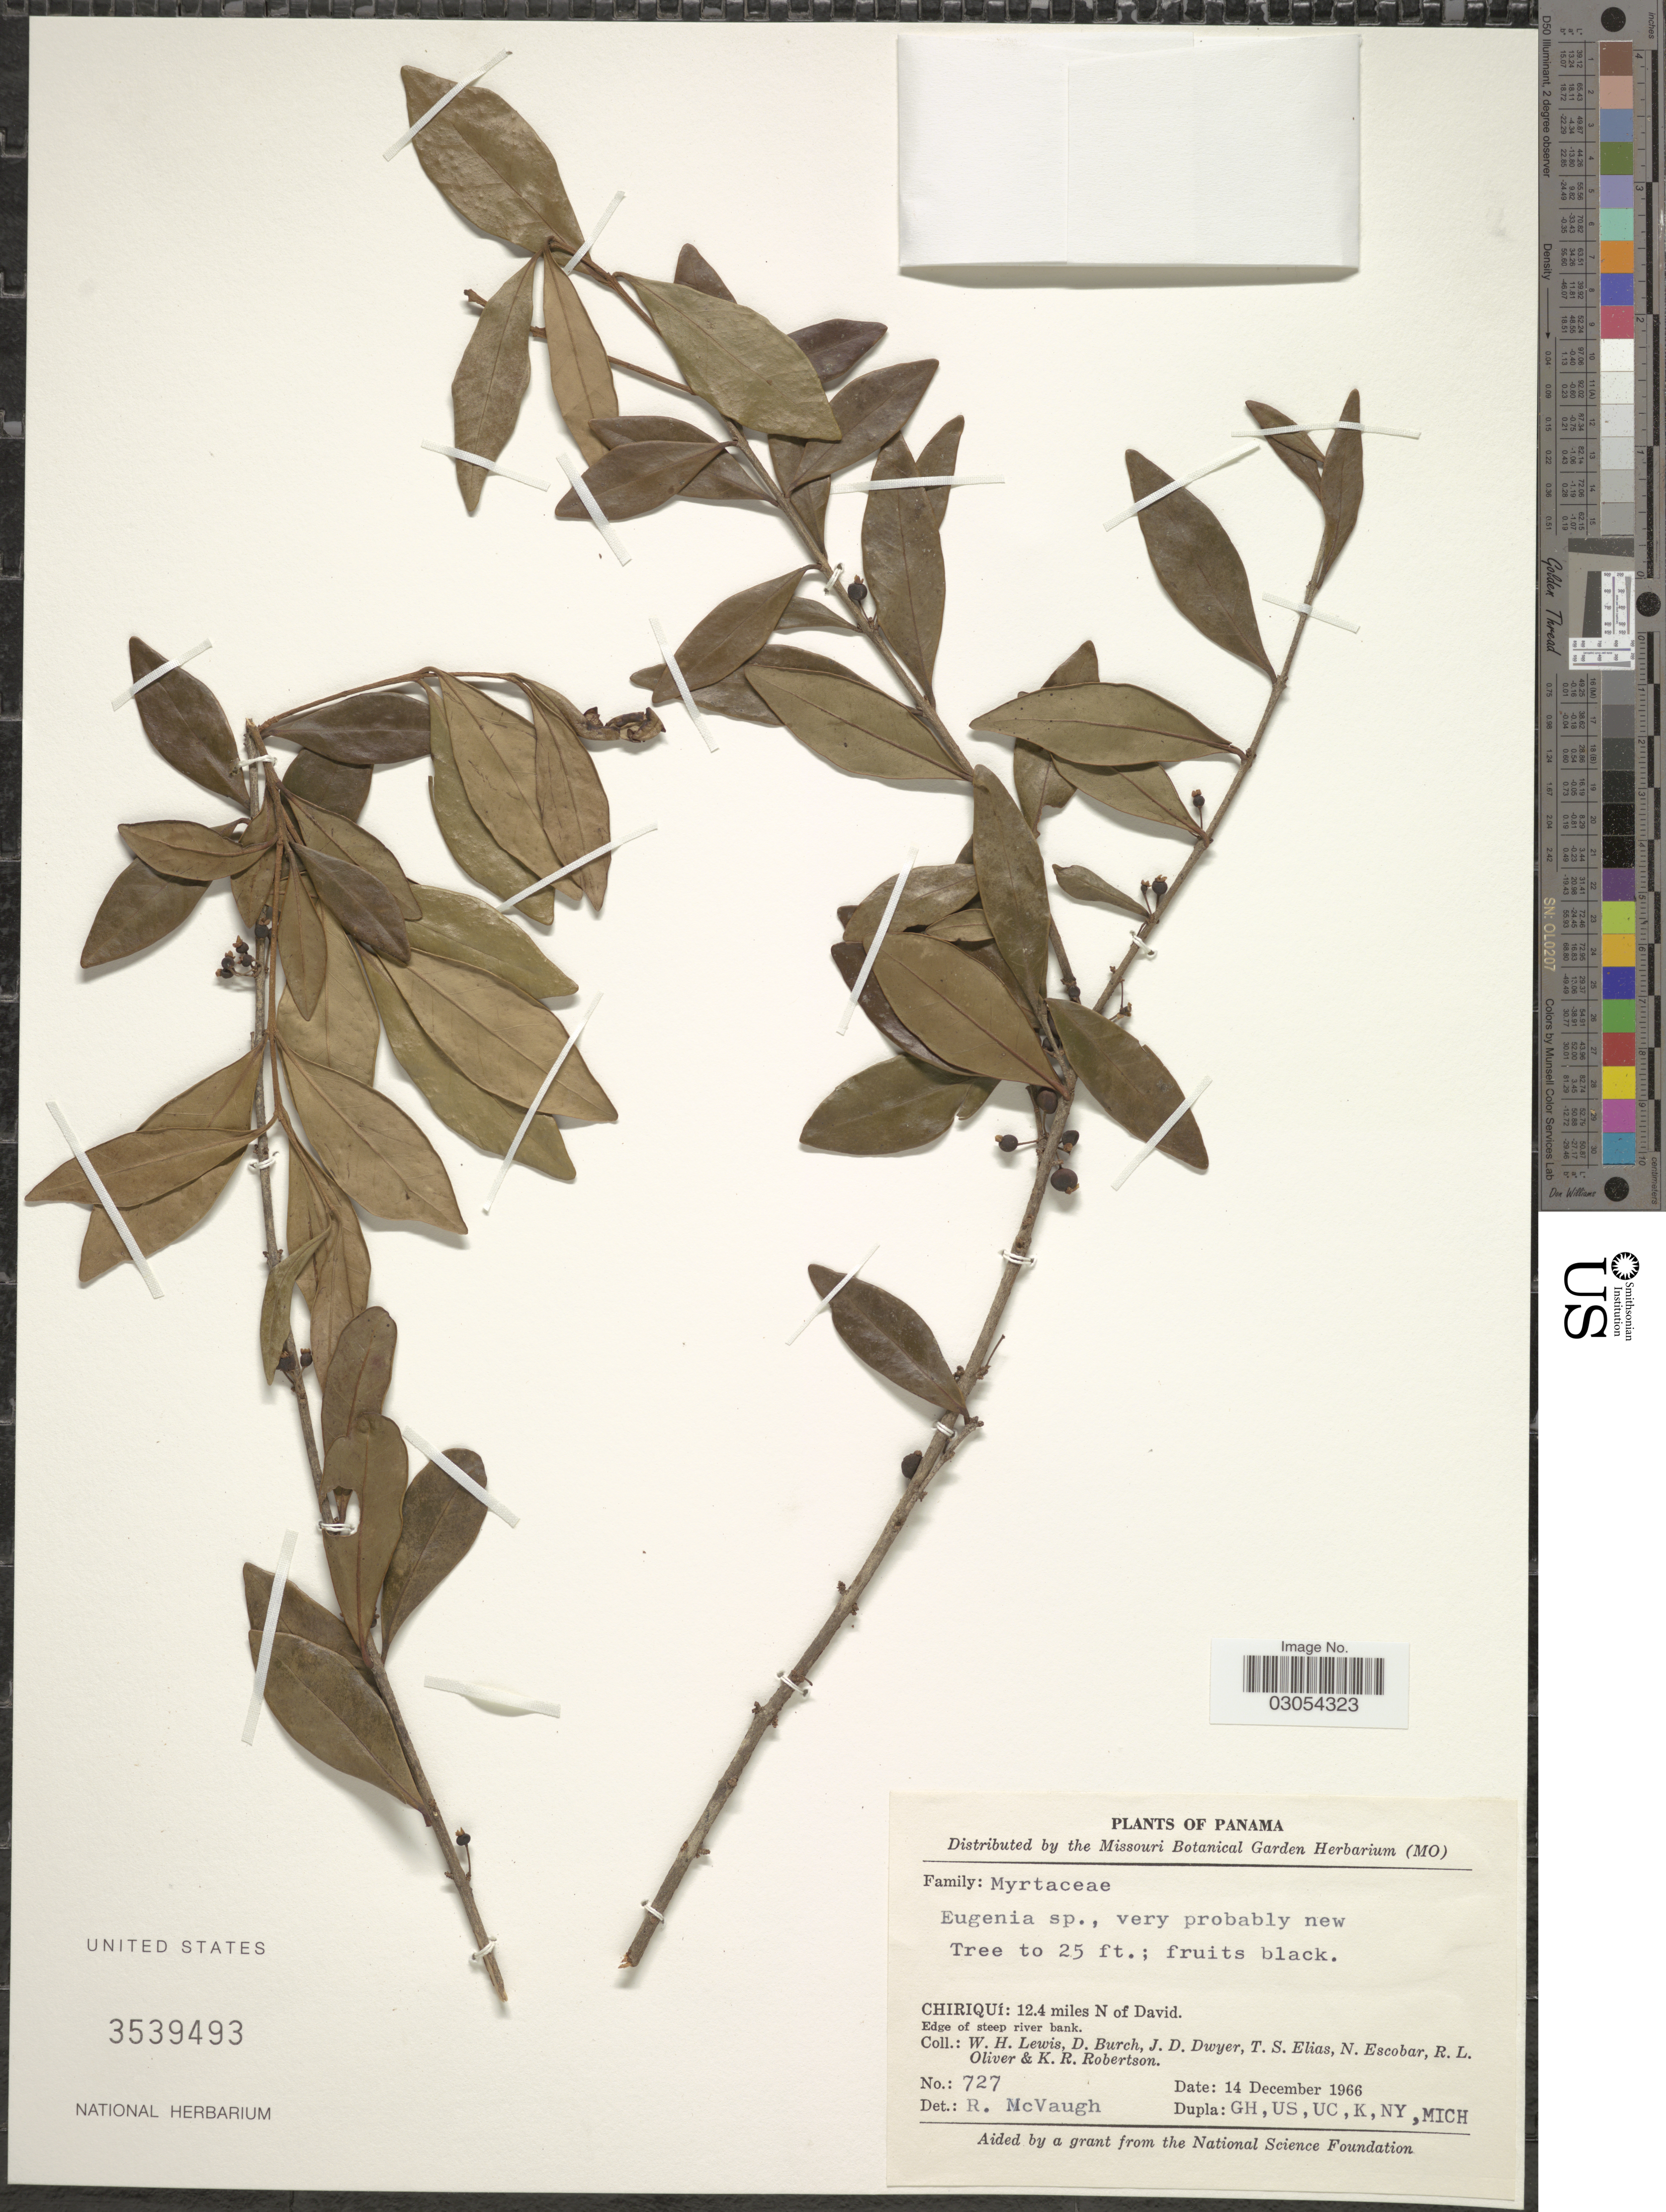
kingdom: Plantae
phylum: Tracheophyta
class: Magnoliopsida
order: Myrtales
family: Myrtaceae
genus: Eugenia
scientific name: Eugenia sp.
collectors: W. H. Lewis, D. Burch, J. D. Dwyer, T. S. Elias & et al.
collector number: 727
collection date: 1966-12-14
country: Panama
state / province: Chiriqui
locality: Chiriqui: 12.4 miles N of David. Edge of steep river bank.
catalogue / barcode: US 3539493